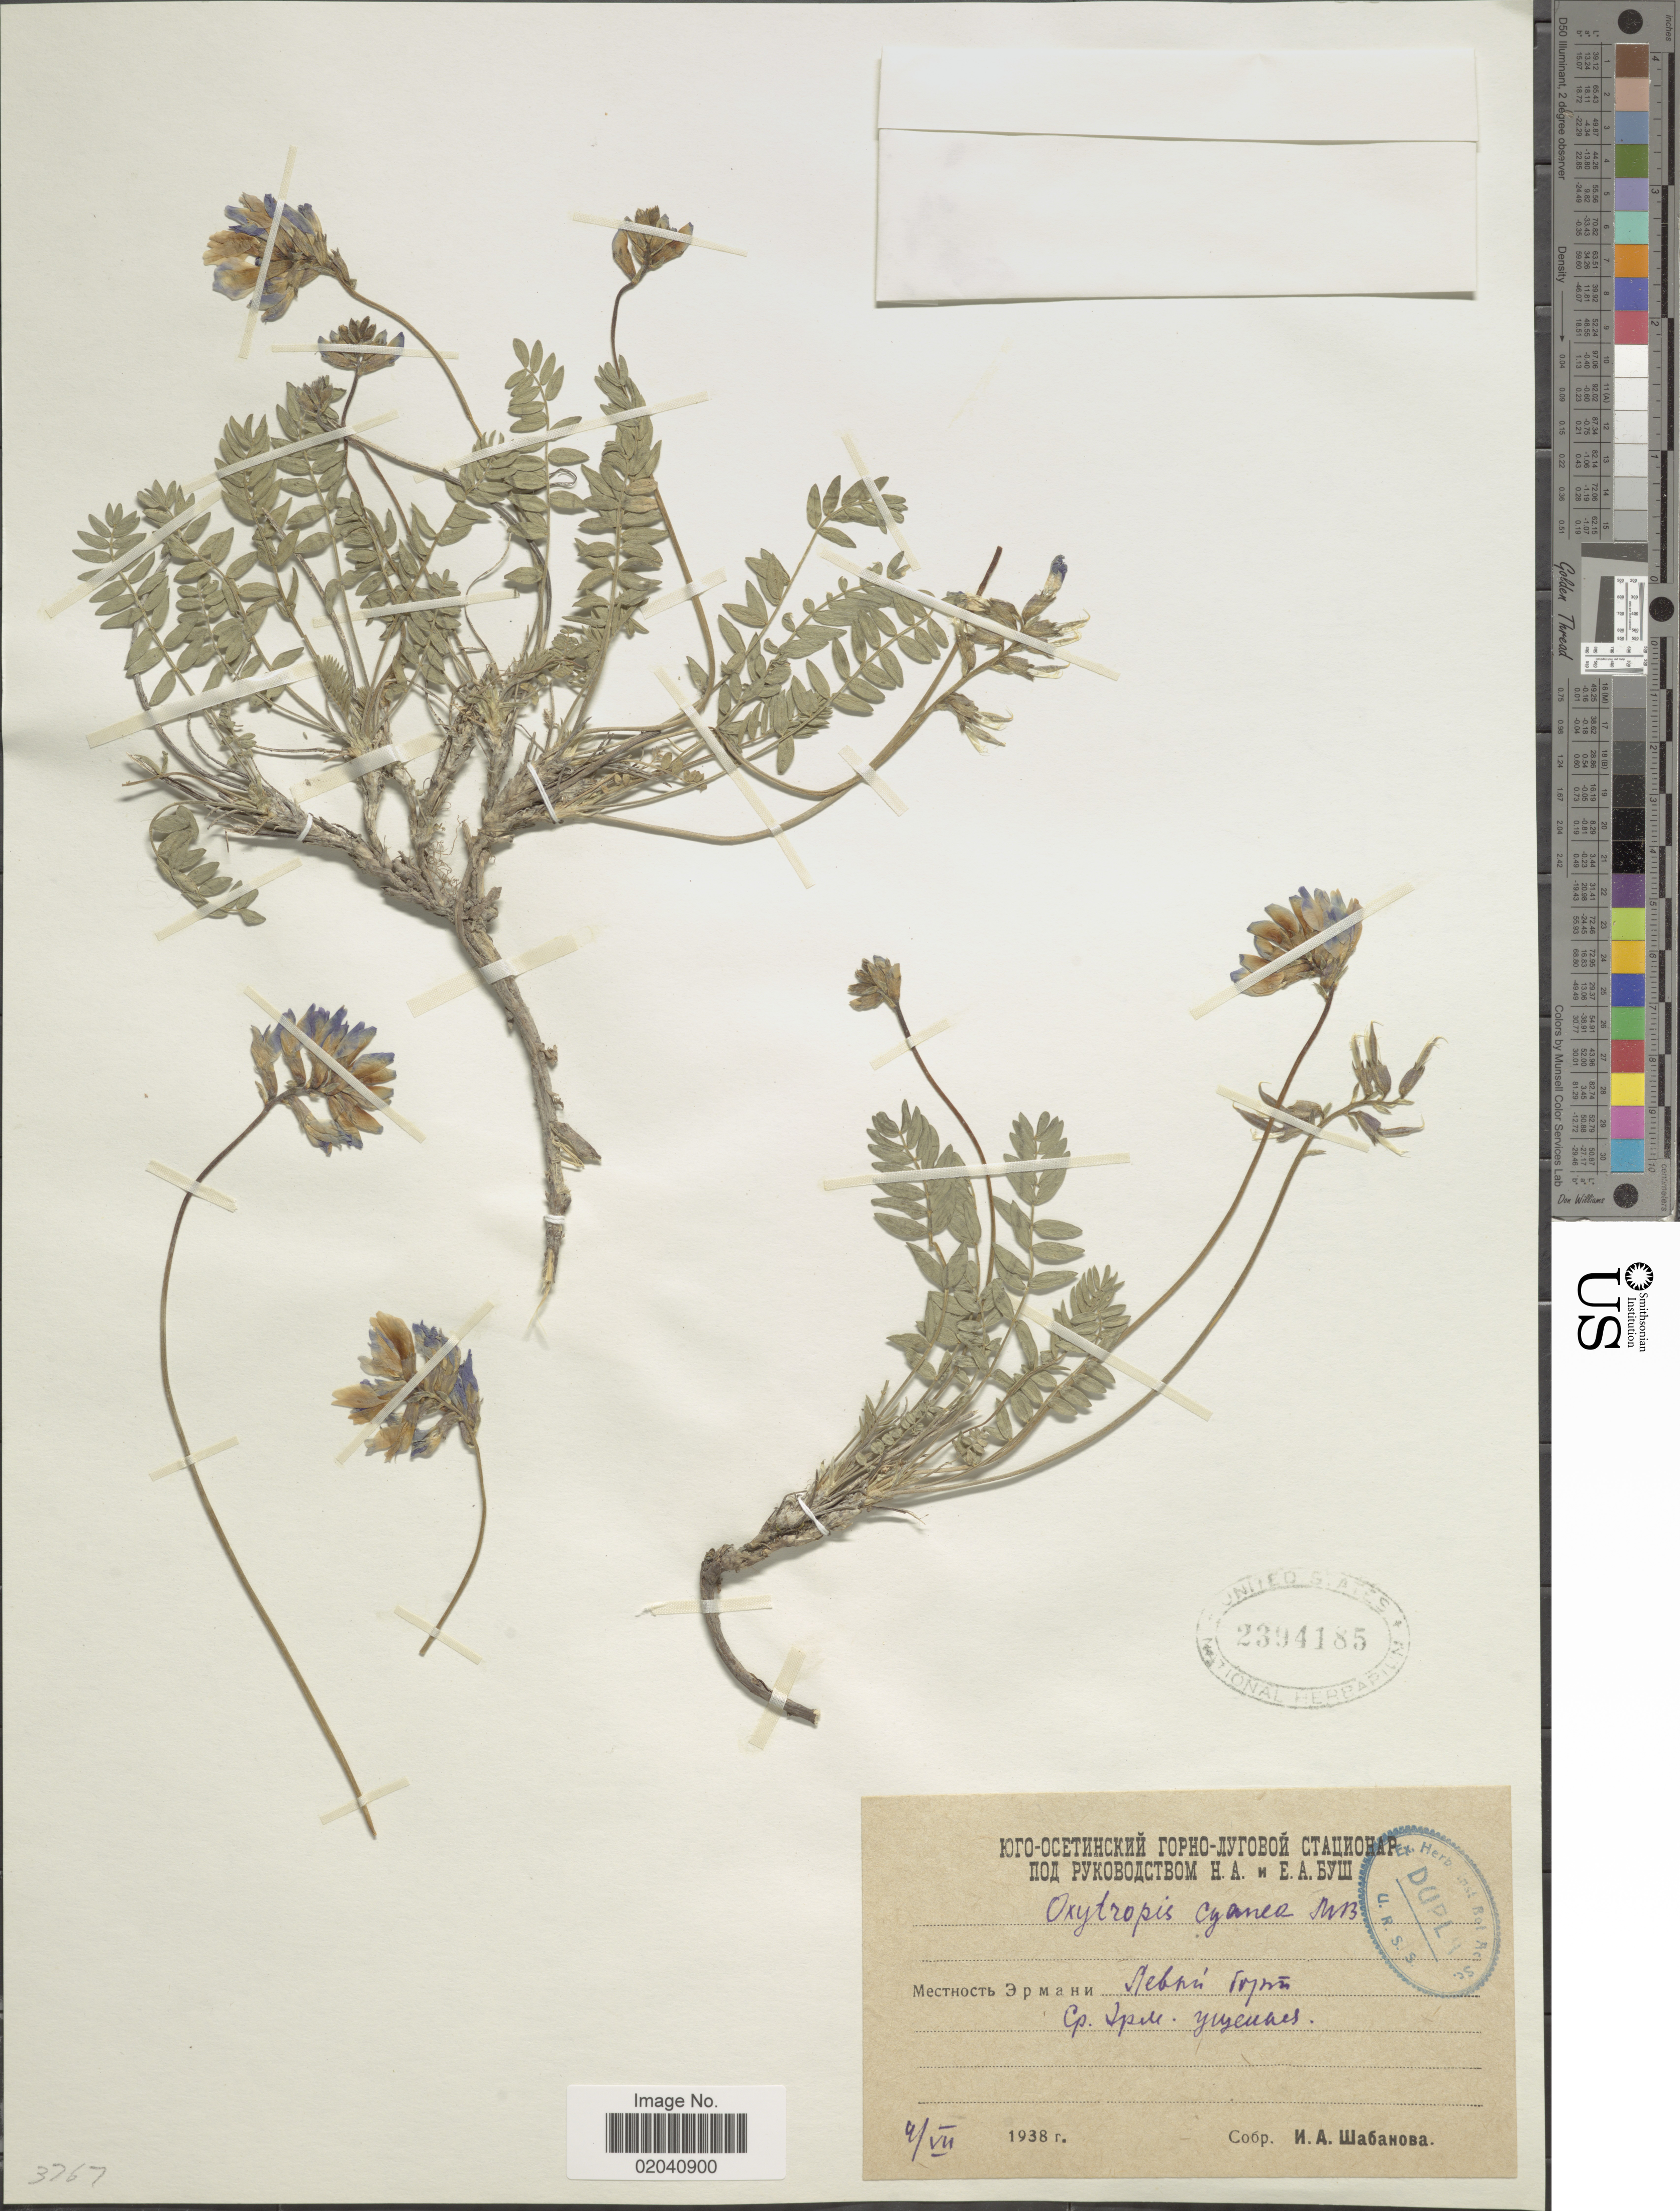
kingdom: Plantae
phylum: Tracheophyta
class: Magnoliopsida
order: Fabales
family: Fabaceae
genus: Oxytropis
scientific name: Oxytropis cyanea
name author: M. Bieb.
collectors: I. Shabanova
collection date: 1938-07-04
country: Georgia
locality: Erman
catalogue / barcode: US 2394185